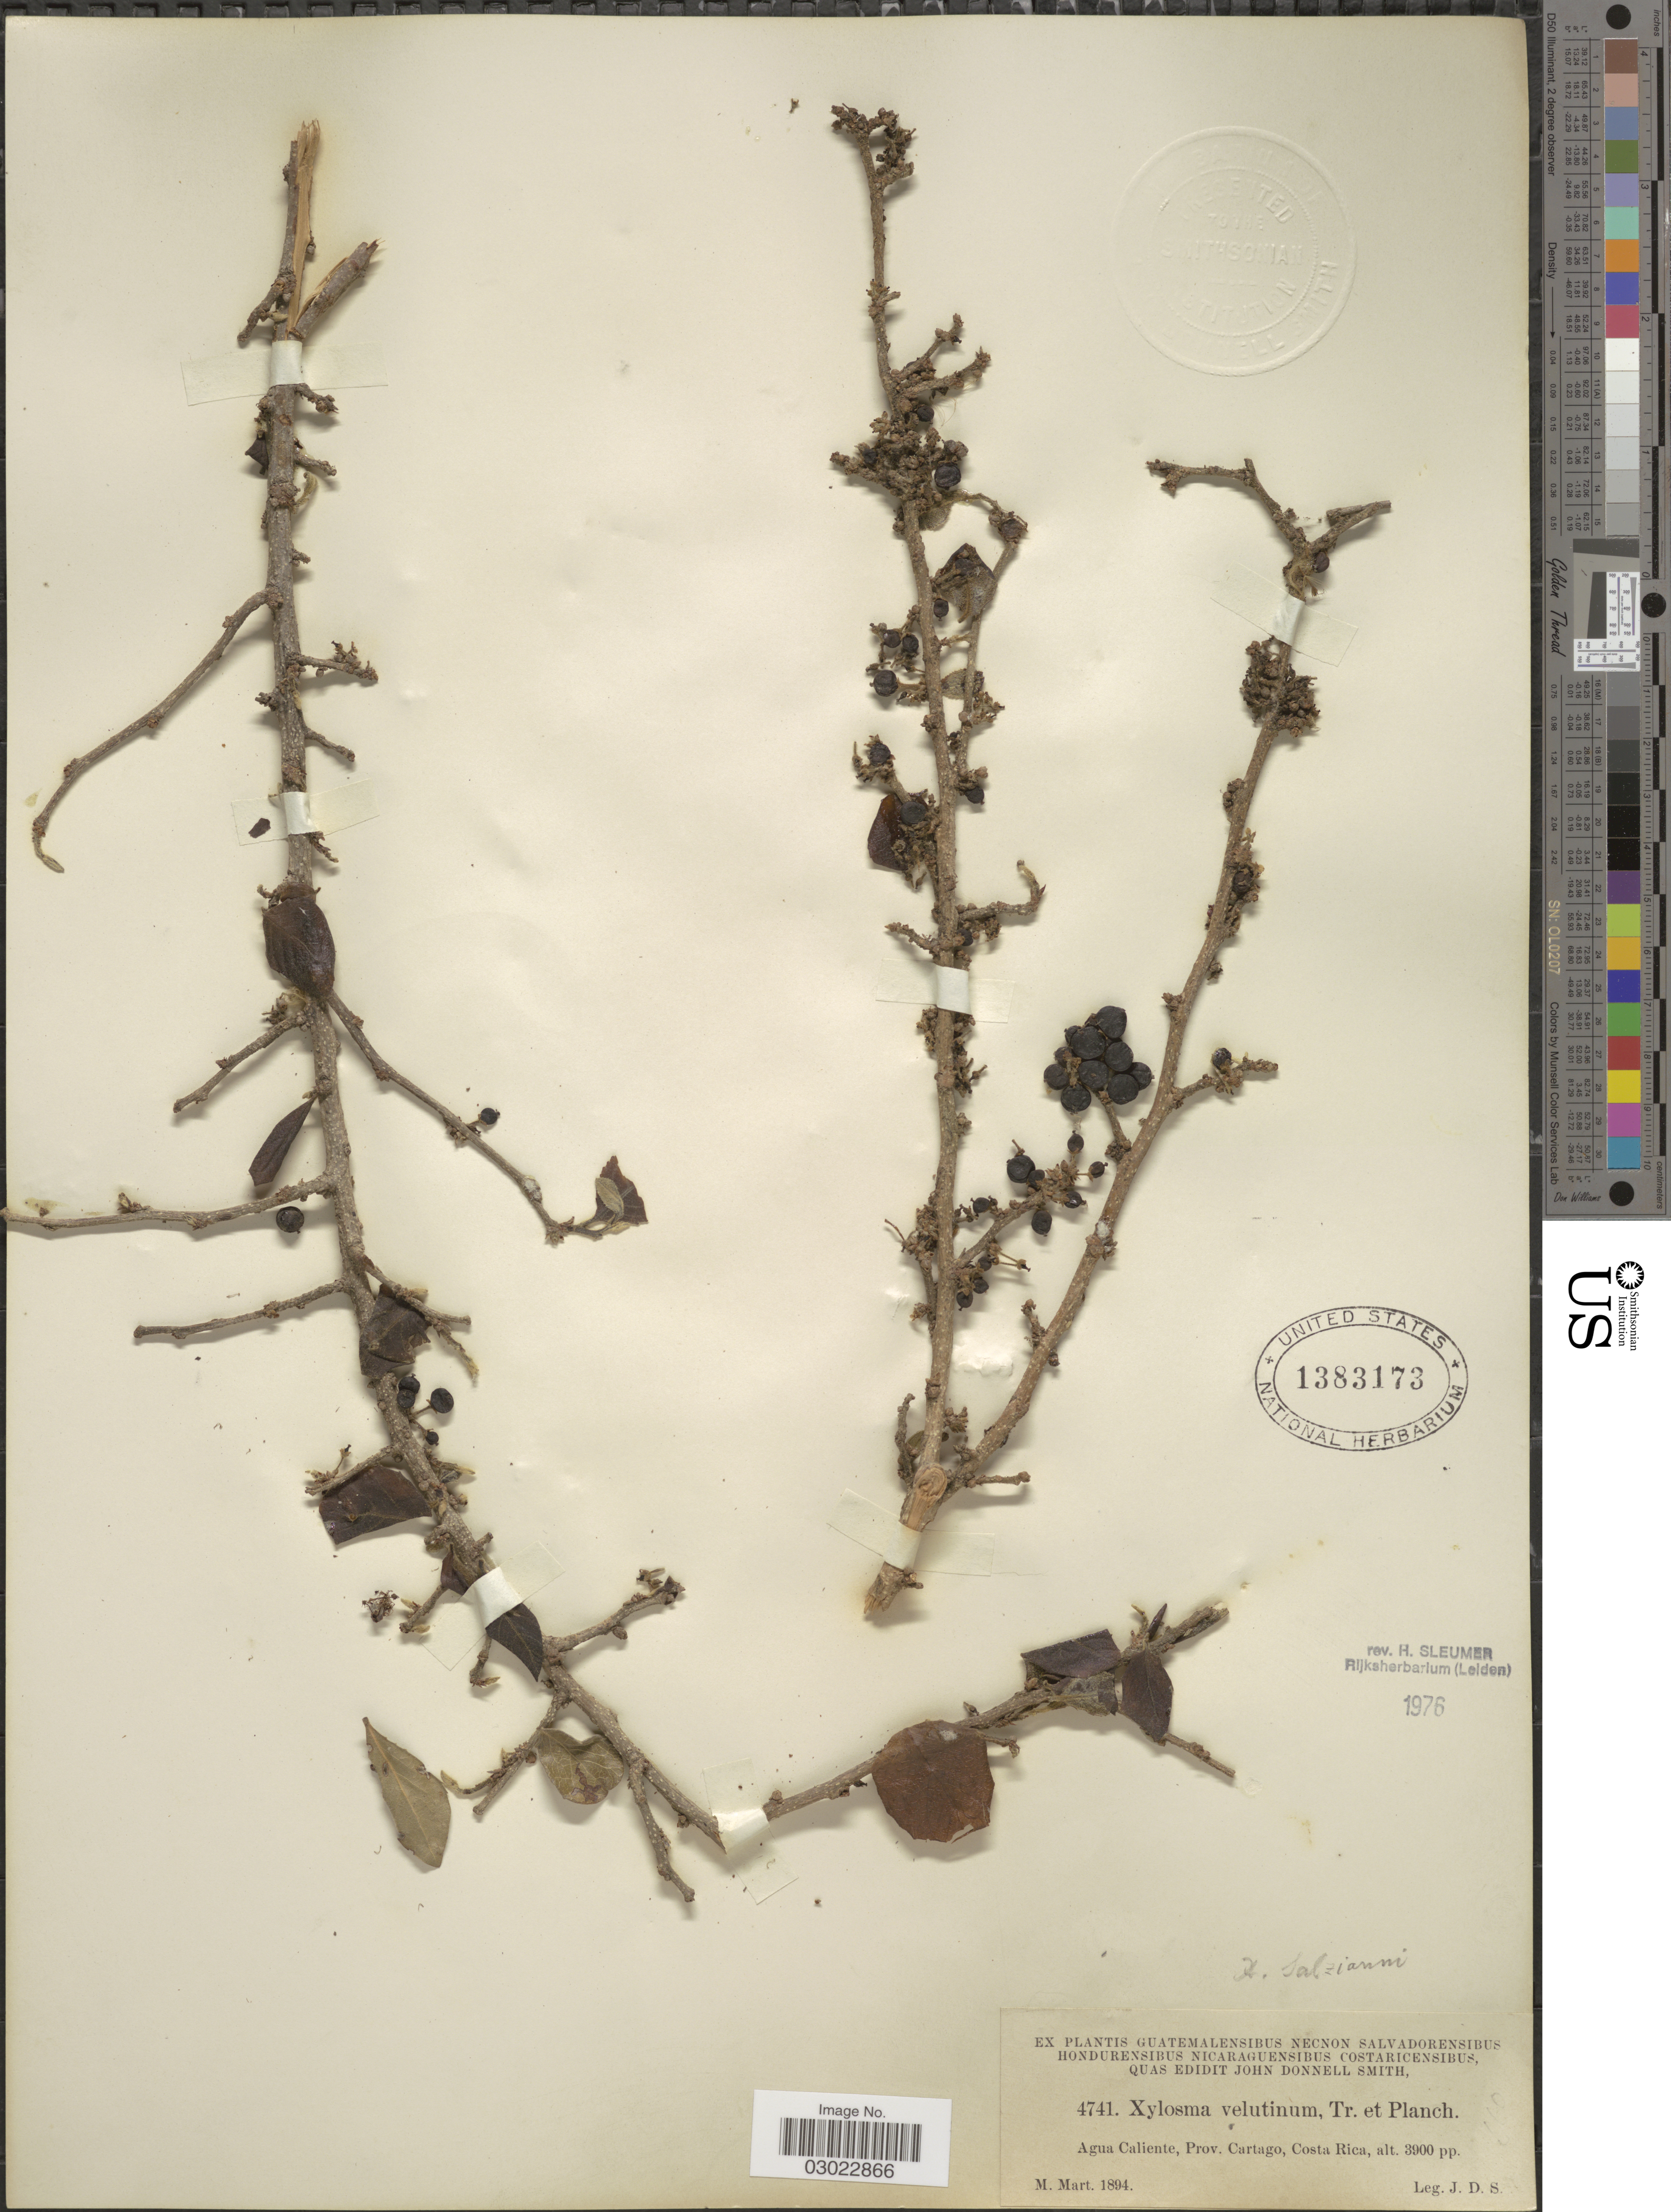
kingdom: Plantae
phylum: Tracheophyta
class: Magnoliopsida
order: Malpighiales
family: Salicaceae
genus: Xylosma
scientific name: Xylosma velutina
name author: (Tul.) Triana & Planch.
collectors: J. Donnell Smith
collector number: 4741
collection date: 1894-03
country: Costa Rica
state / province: Cartago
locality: Agua Caliente.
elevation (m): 1189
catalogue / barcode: US 1383173